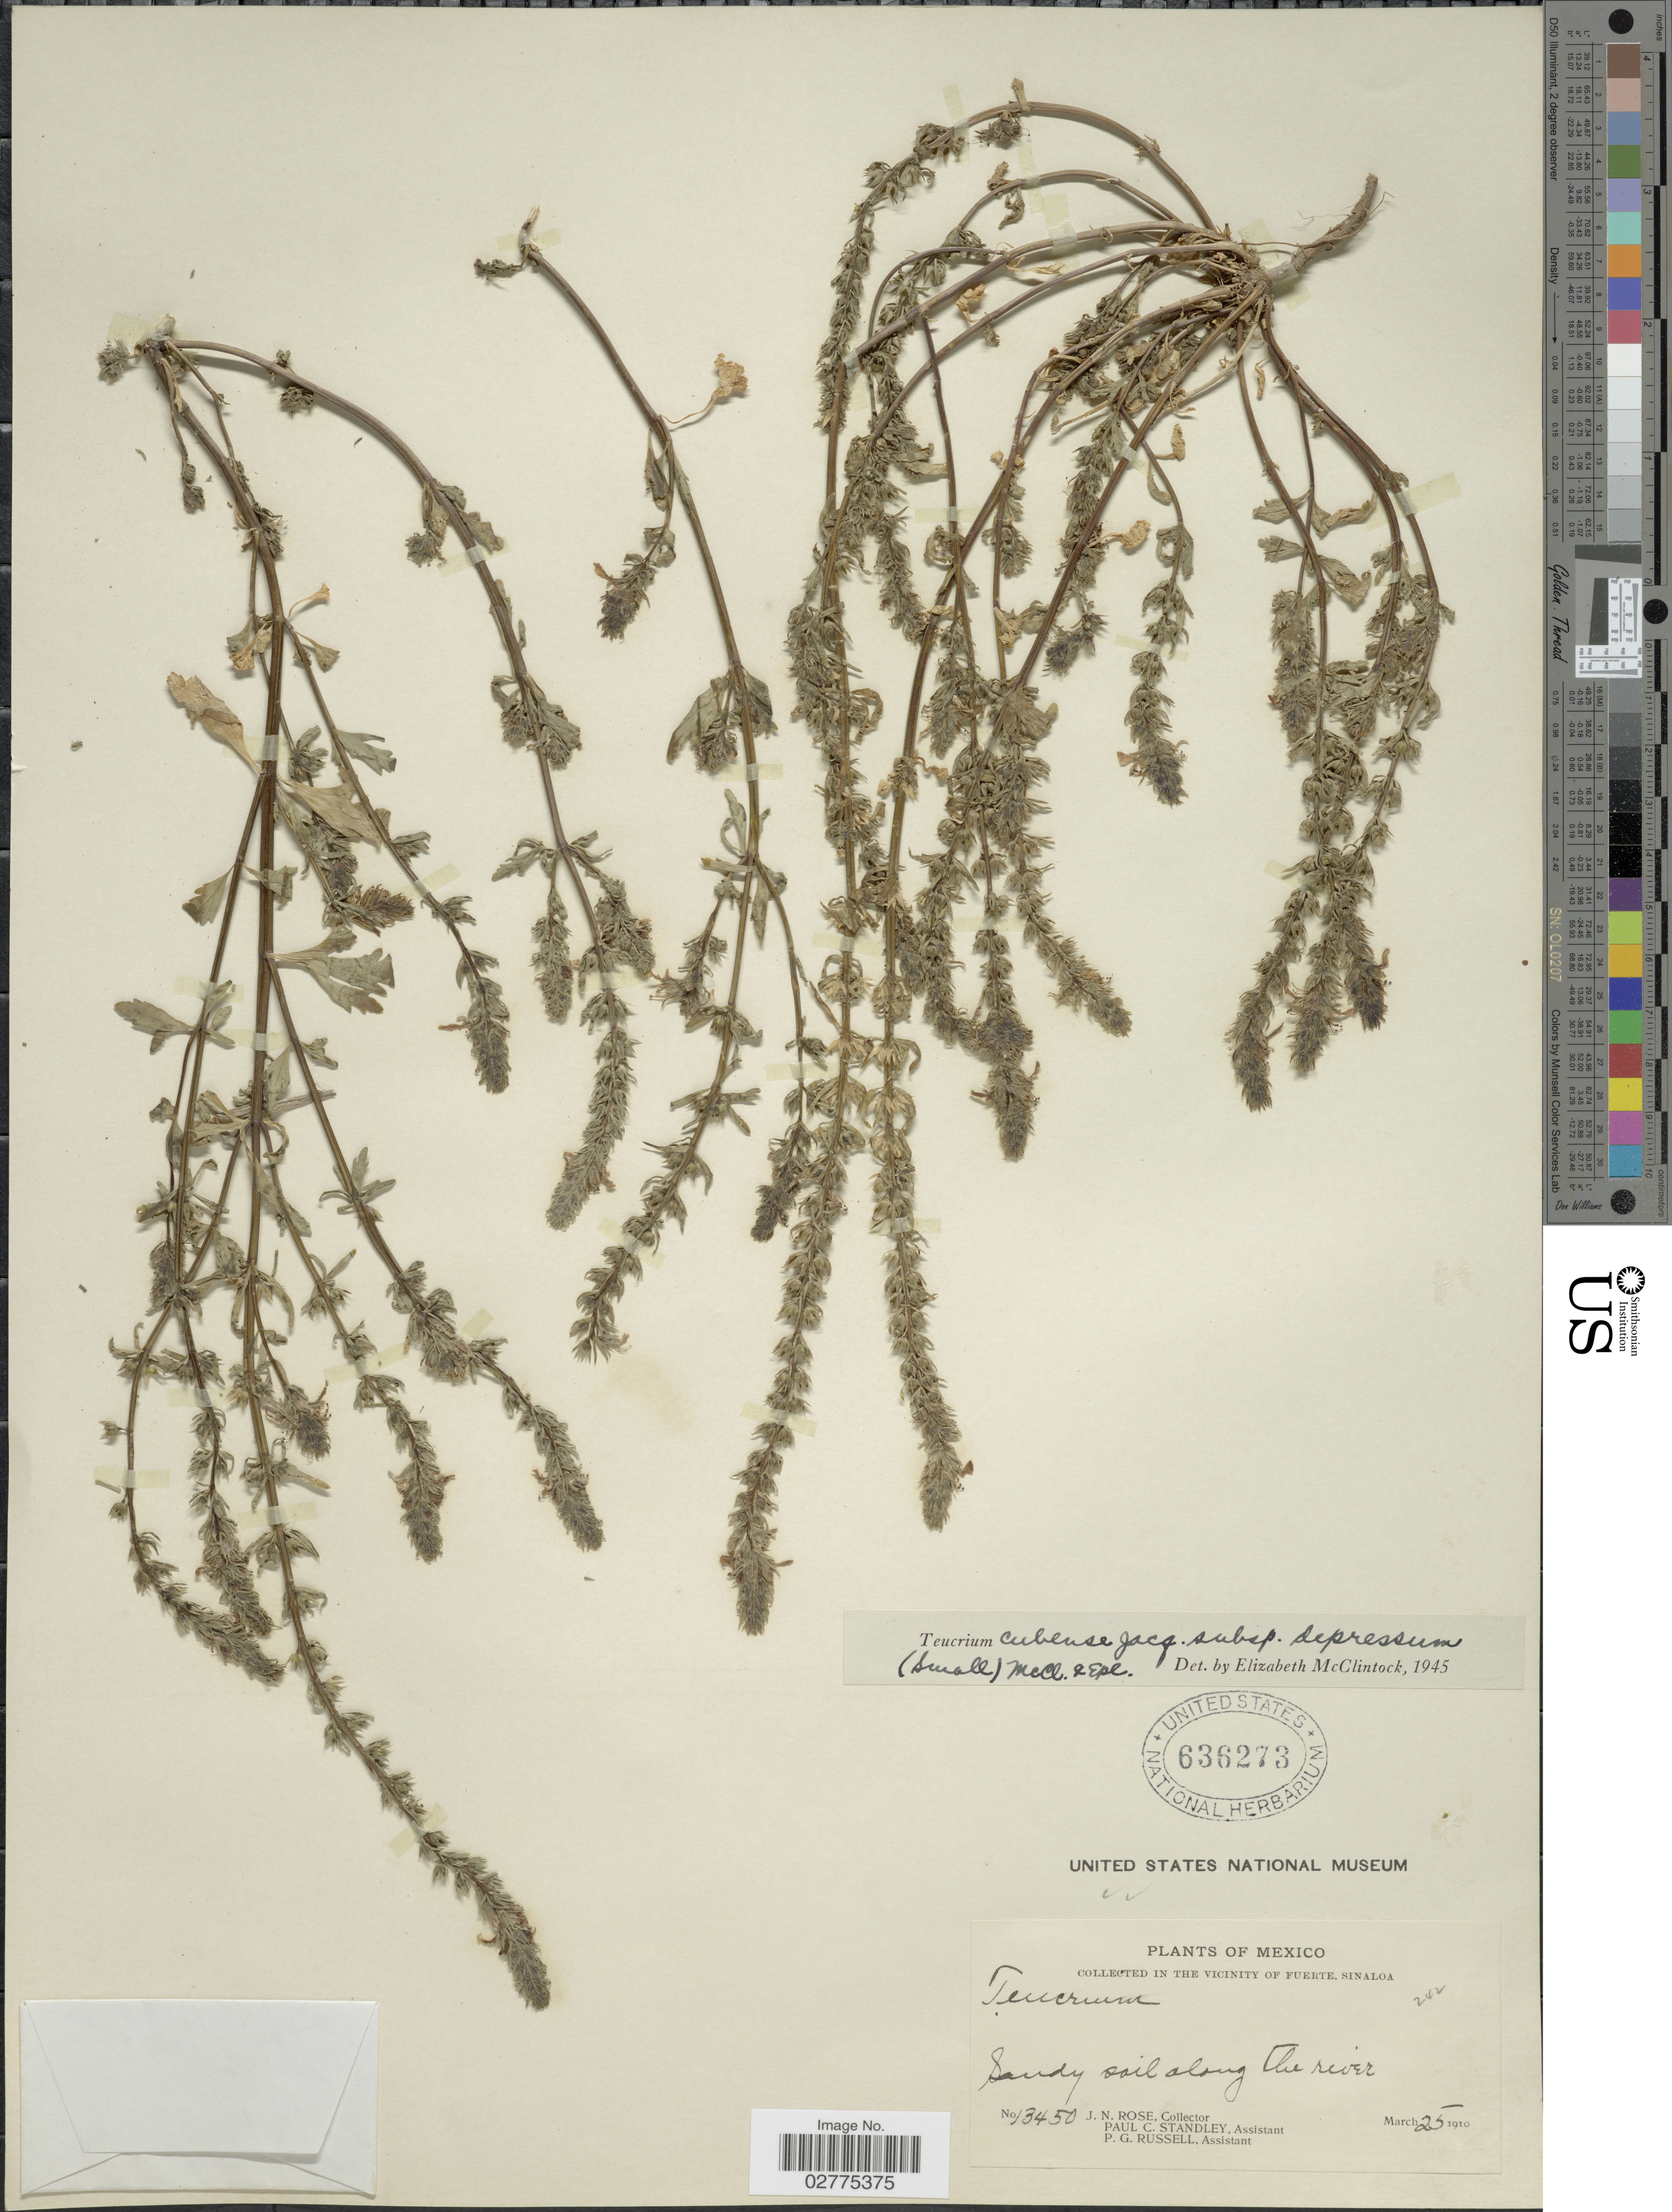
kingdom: Plantae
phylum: Tracheophyta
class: Magnoliopsida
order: Lamiales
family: Lamiaceae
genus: Teucrium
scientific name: Teucrium cubense subsp. depressum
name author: (Small) E. M. McClint. & Epling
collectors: J. N. Rose, P. C. Standley & P. G. Russell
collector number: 13450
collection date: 1910-03-25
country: Mexico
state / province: Sinaloa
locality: In The Vicinity of Fuerte, Sinaloa. Sandy soil along the river.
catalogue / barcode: US 636273